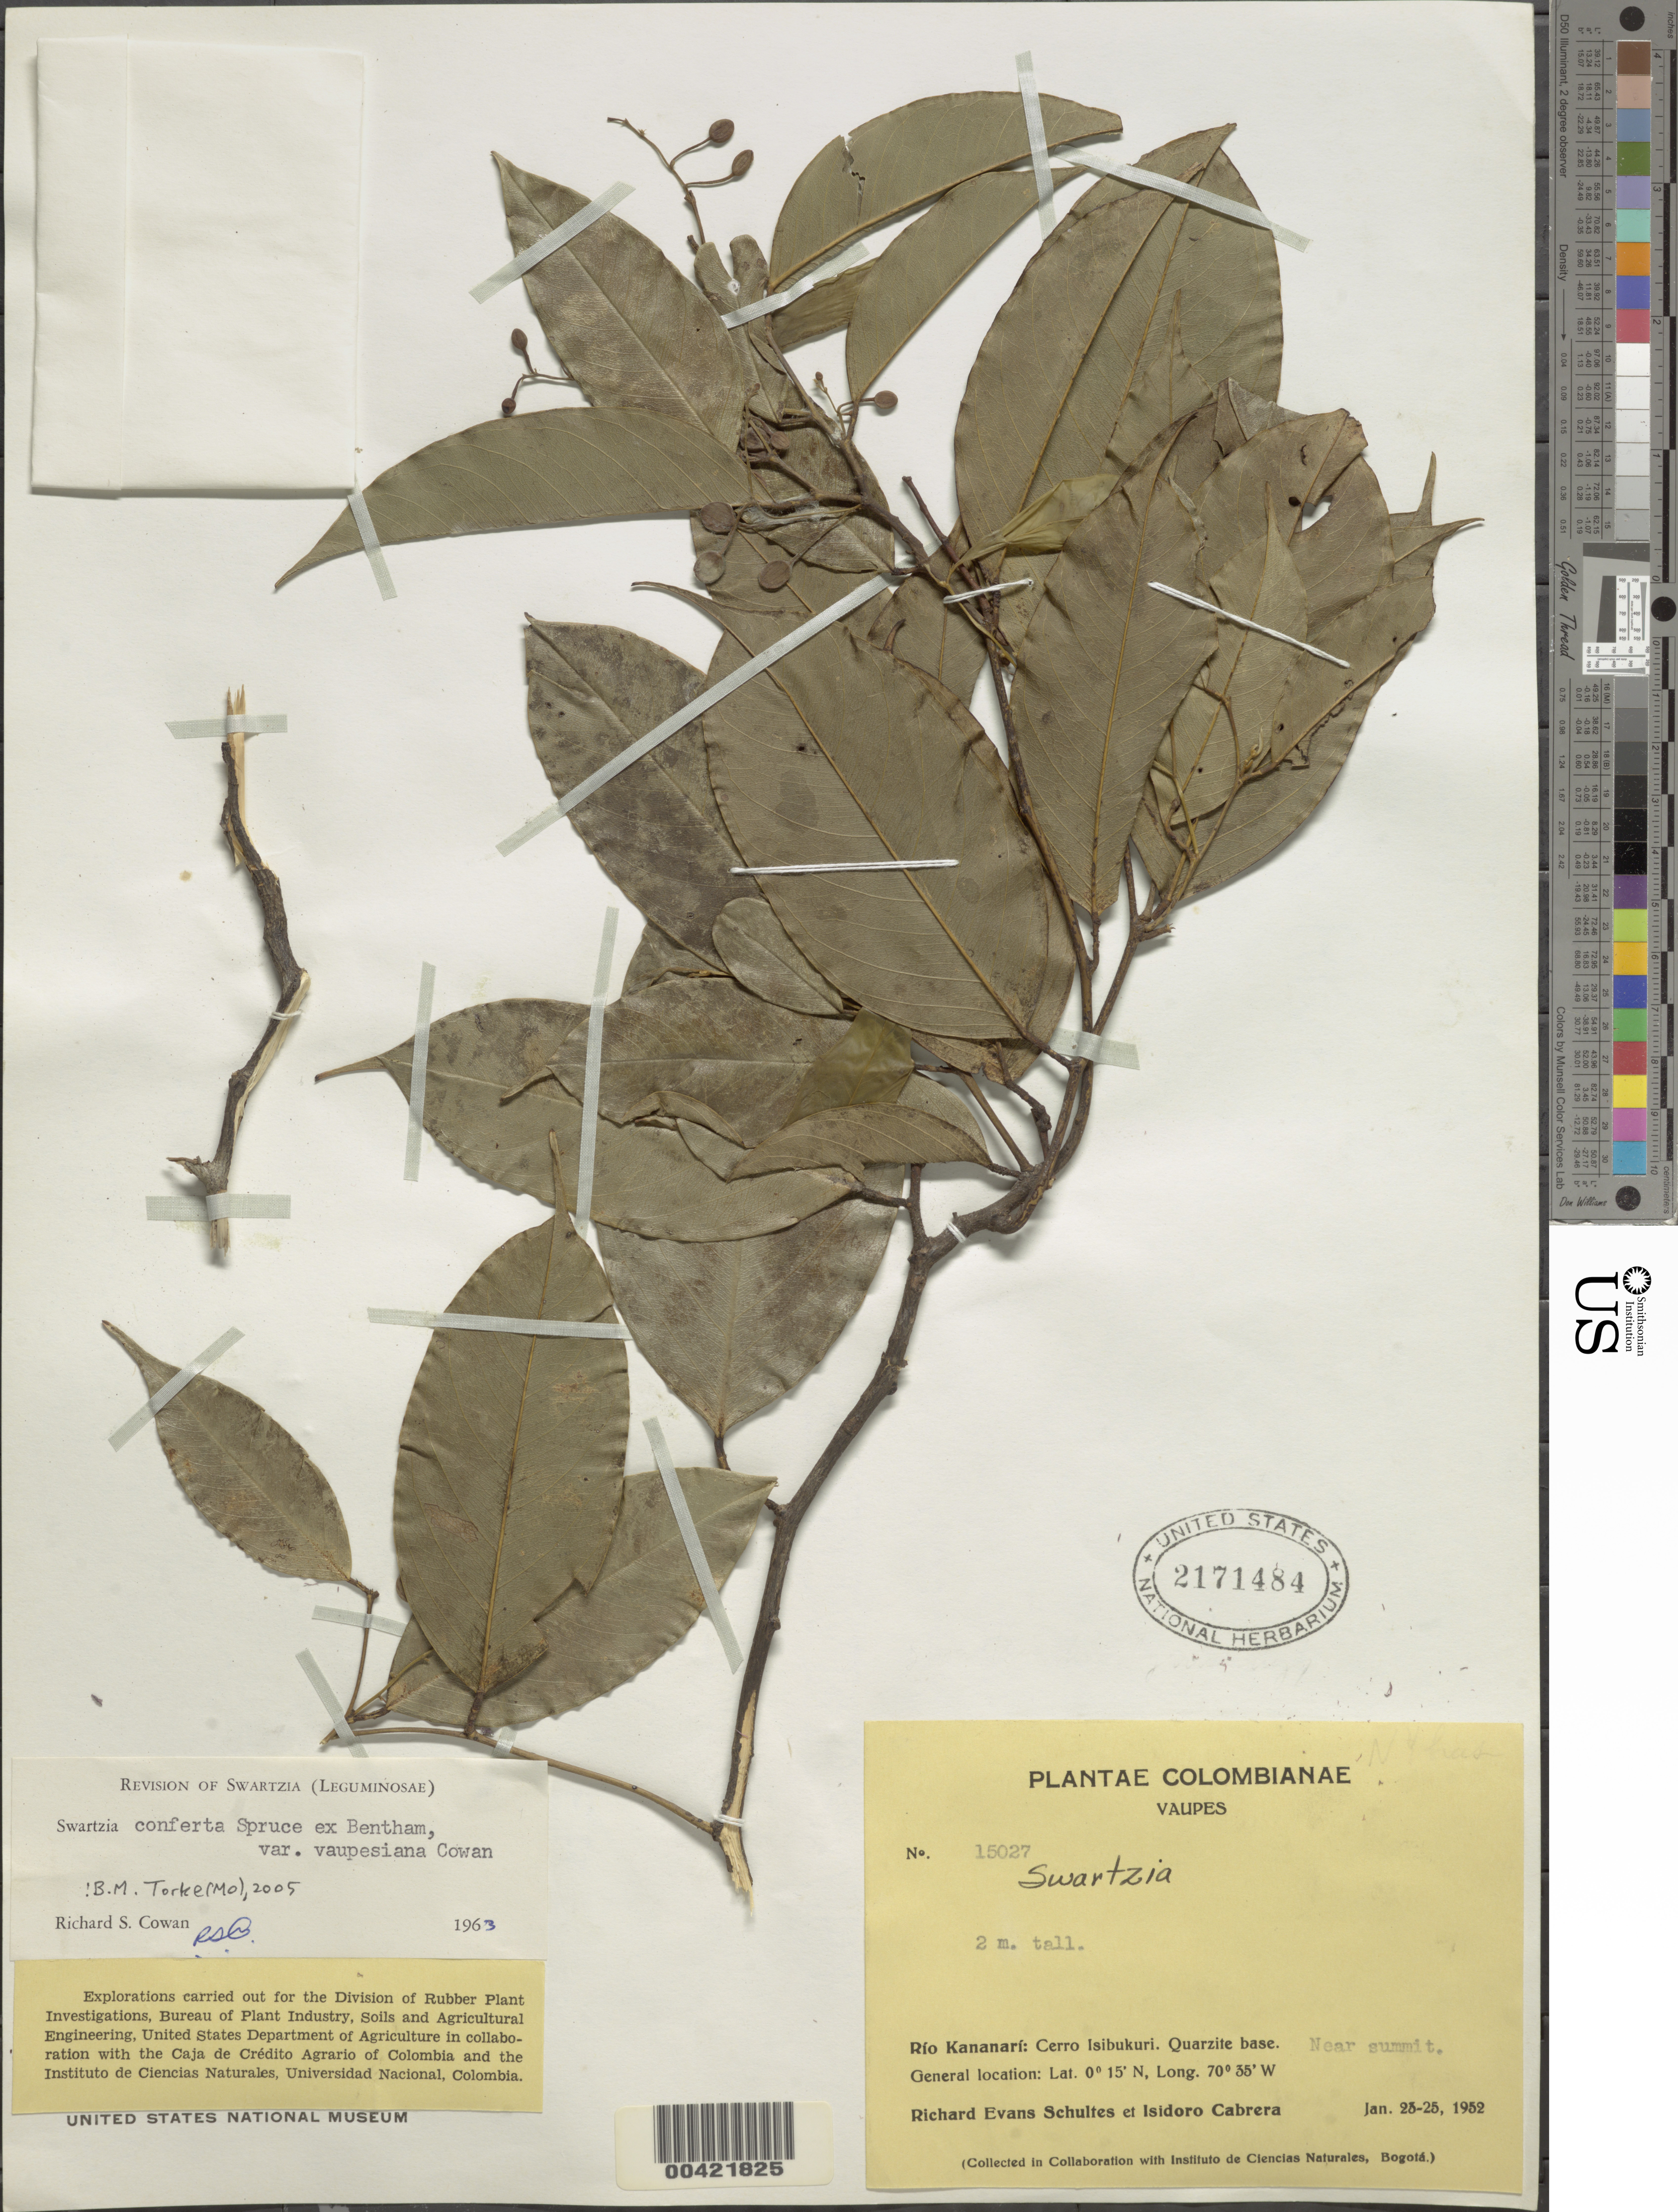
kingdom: Plantae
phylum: Tracheophyta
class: Magnoliopsida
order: Fabales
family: Fabaceae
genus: Swartzia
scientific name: Swartzia conferta var. vaupesiana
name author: R.S. Cowan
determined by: Cowan, R. S.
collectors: R. E. Schultes & I. Cabrera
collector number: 15027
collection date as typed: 23 Jan 1952 to 25 Jan 1952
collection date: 1952-01-23/1952-01-25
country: Colombia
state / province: Vaupés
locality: Cerro isibukuri, near summit; Rio Kananari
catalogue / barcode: US 2171484